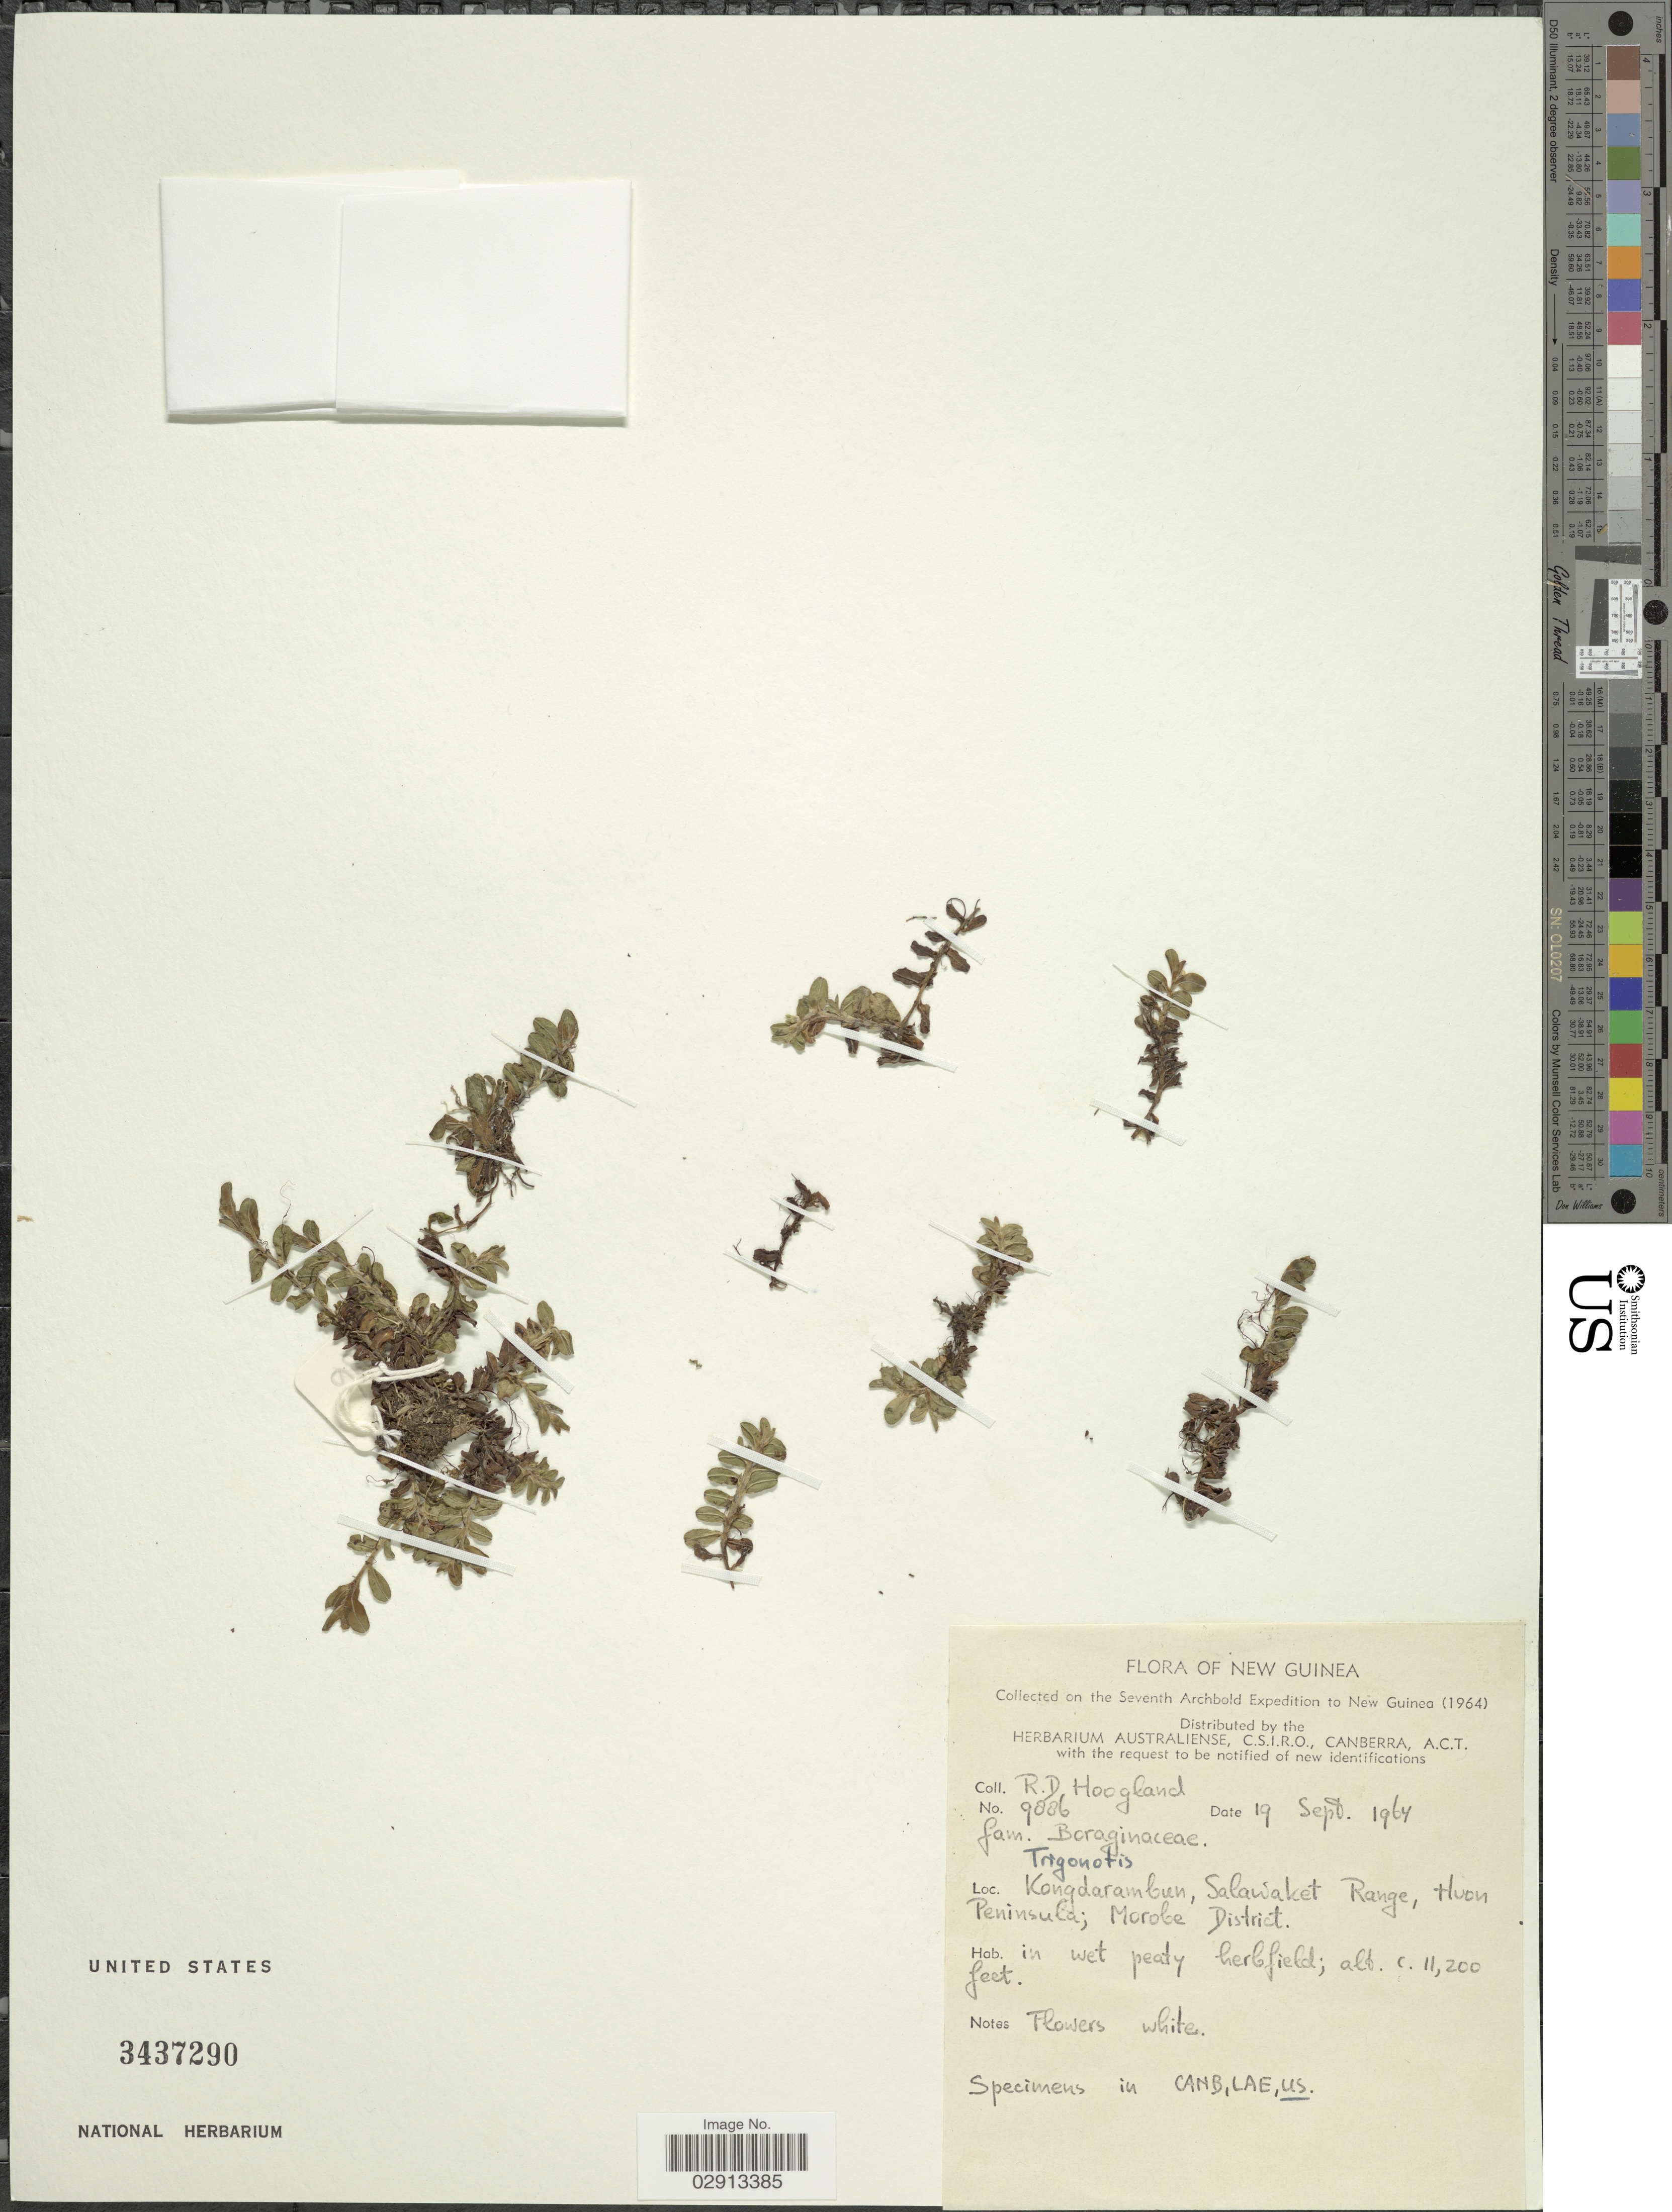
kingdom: Plantae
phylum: Tracheophyta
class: Magnoliopsida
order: Boraginales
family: Boraginaceae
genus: Trigonotis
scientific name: Trigonotis sp.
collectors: R. D. Hoogland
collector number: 9886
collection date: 1964-09-19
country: Papua New Guinea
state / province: Morobe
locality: New Guinea. Kongdarambun, Salawaket Range, Huon Peninsula; Morobe District.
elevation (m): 3414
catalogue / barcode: US 3437290